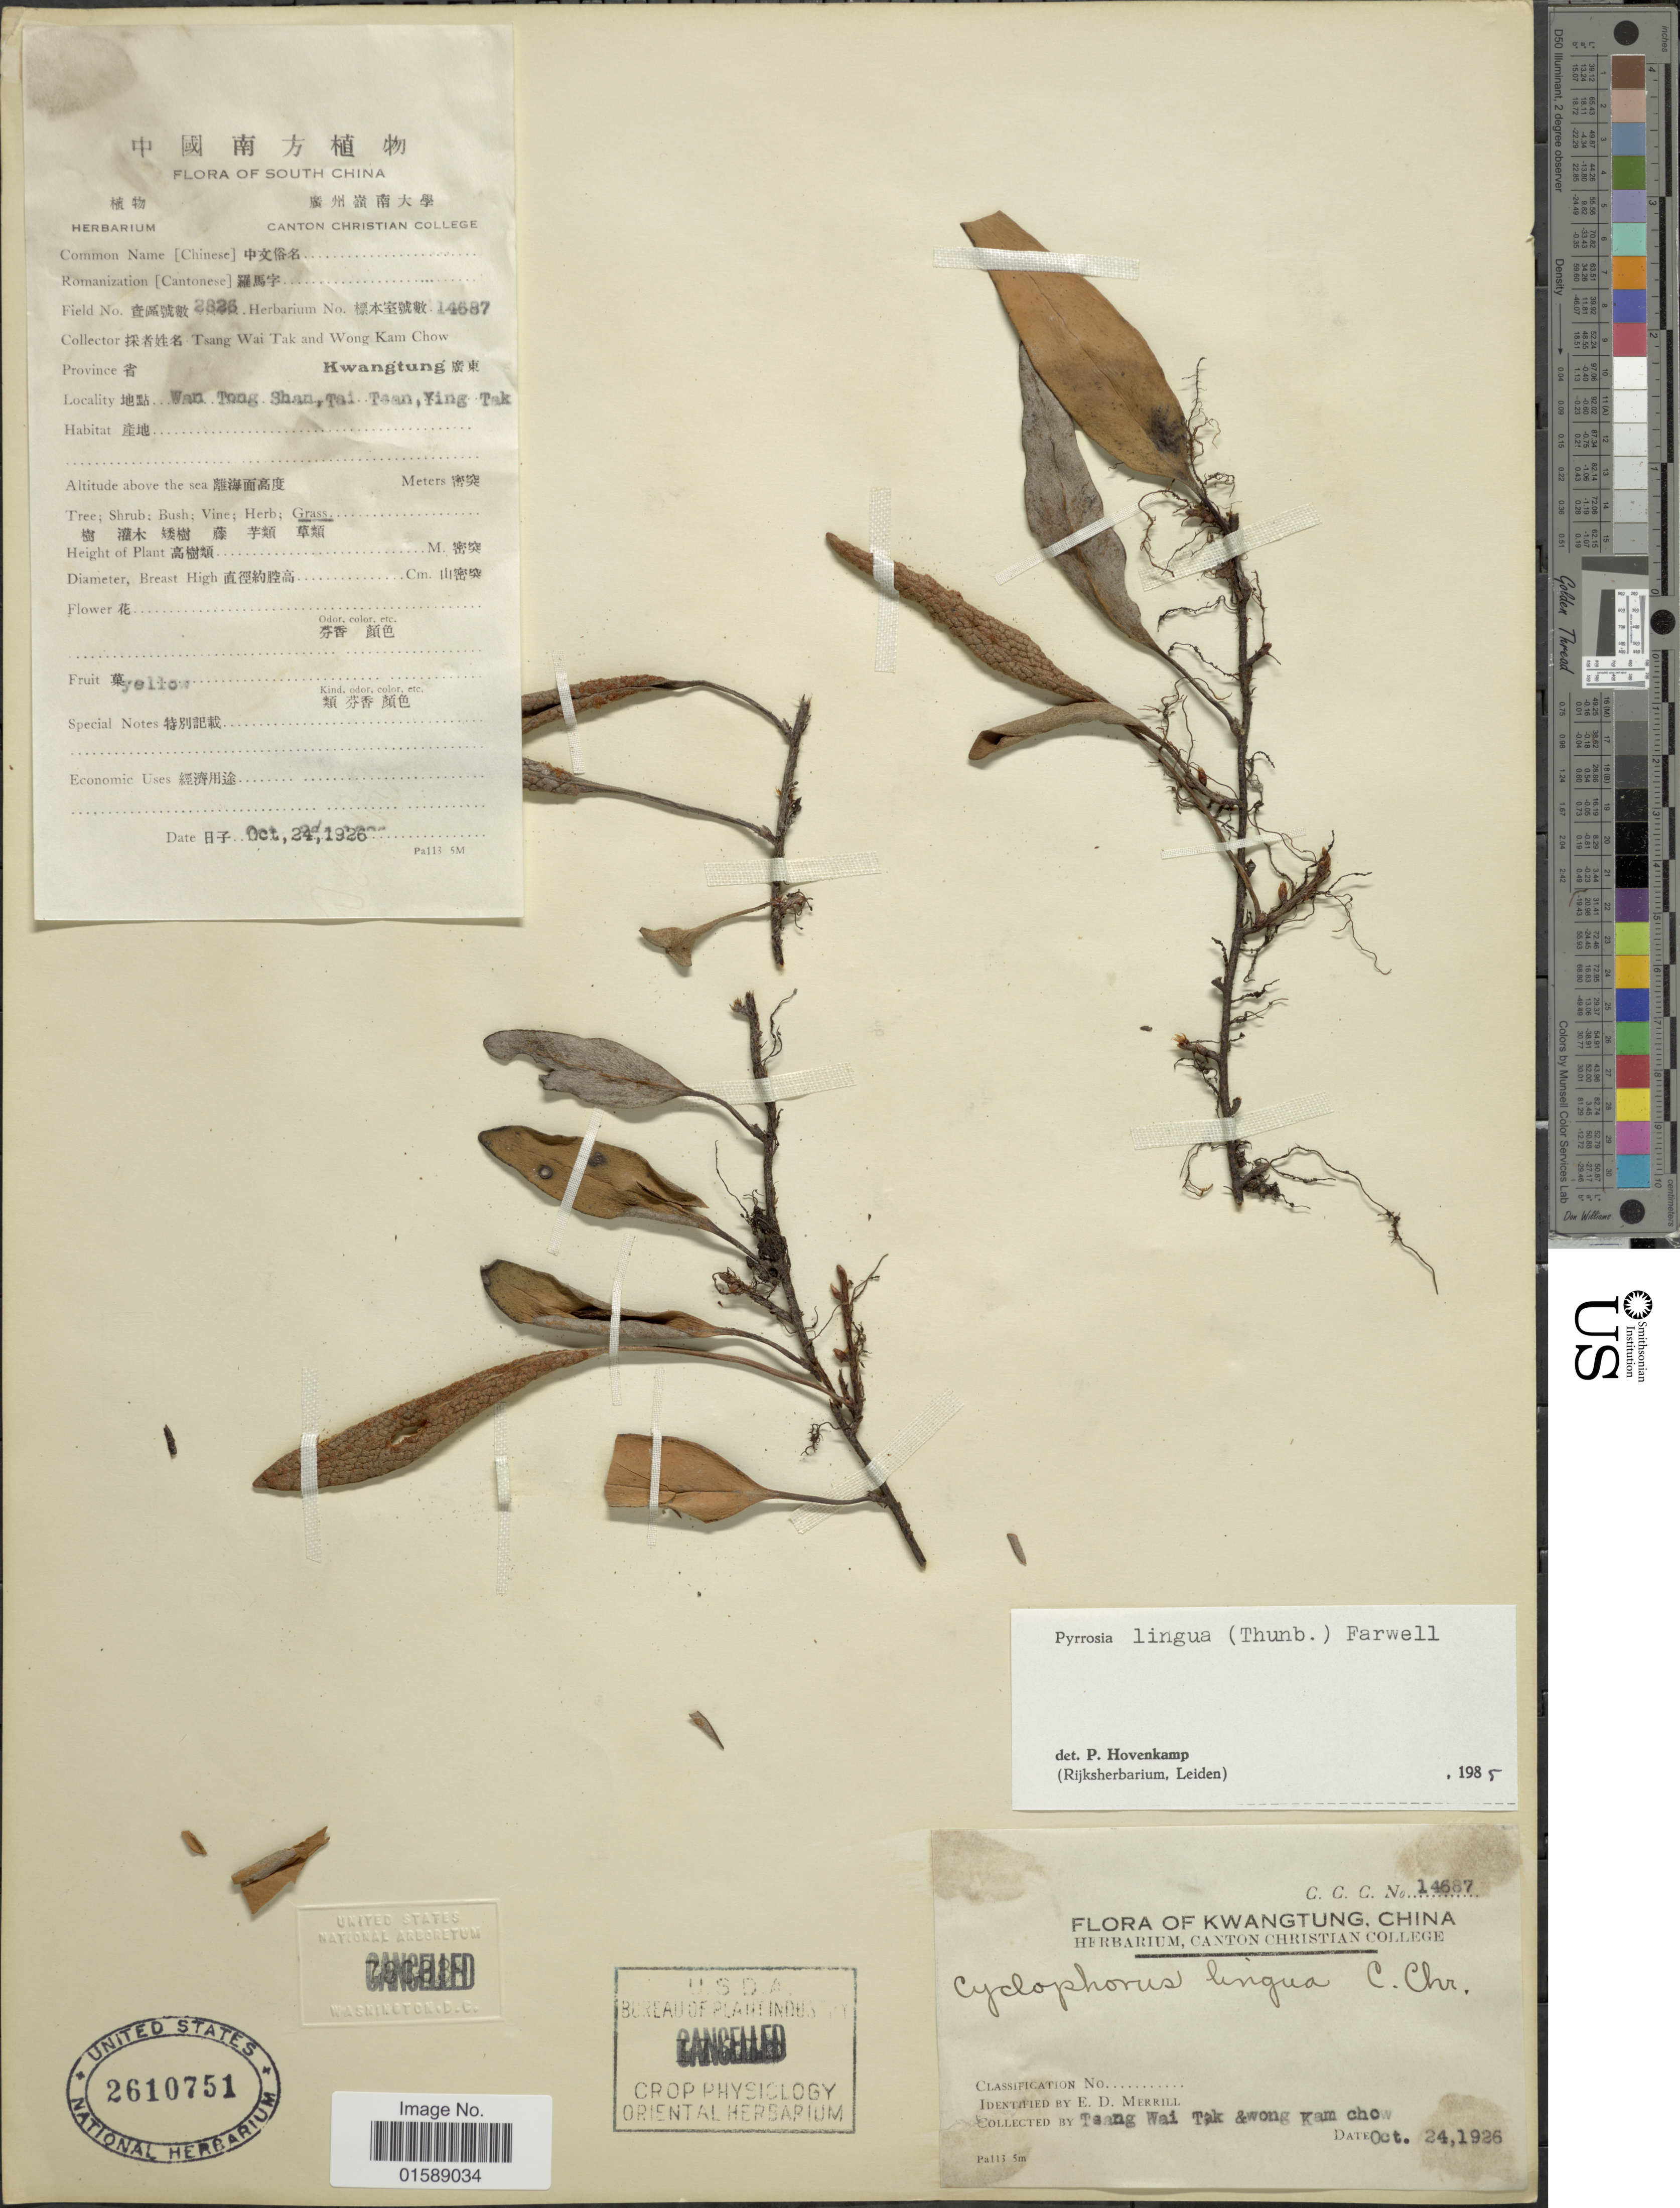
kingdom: Plantae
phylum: Tracheophyta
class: Polypodiopsida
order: Polypodiales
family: Polypodiaceae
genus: Pyrrosia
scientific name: Pyrrosia lingua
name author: (Thurb.) Farw.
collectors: W. T. Tsang & K. C. Wong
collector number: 2826/14687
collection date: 1926-10-24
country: China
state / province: Guangdong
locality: South China. Province Kwangtung. Wan Tong Shan, Tai Tsan, Ying Tak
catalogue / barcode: US 2610751